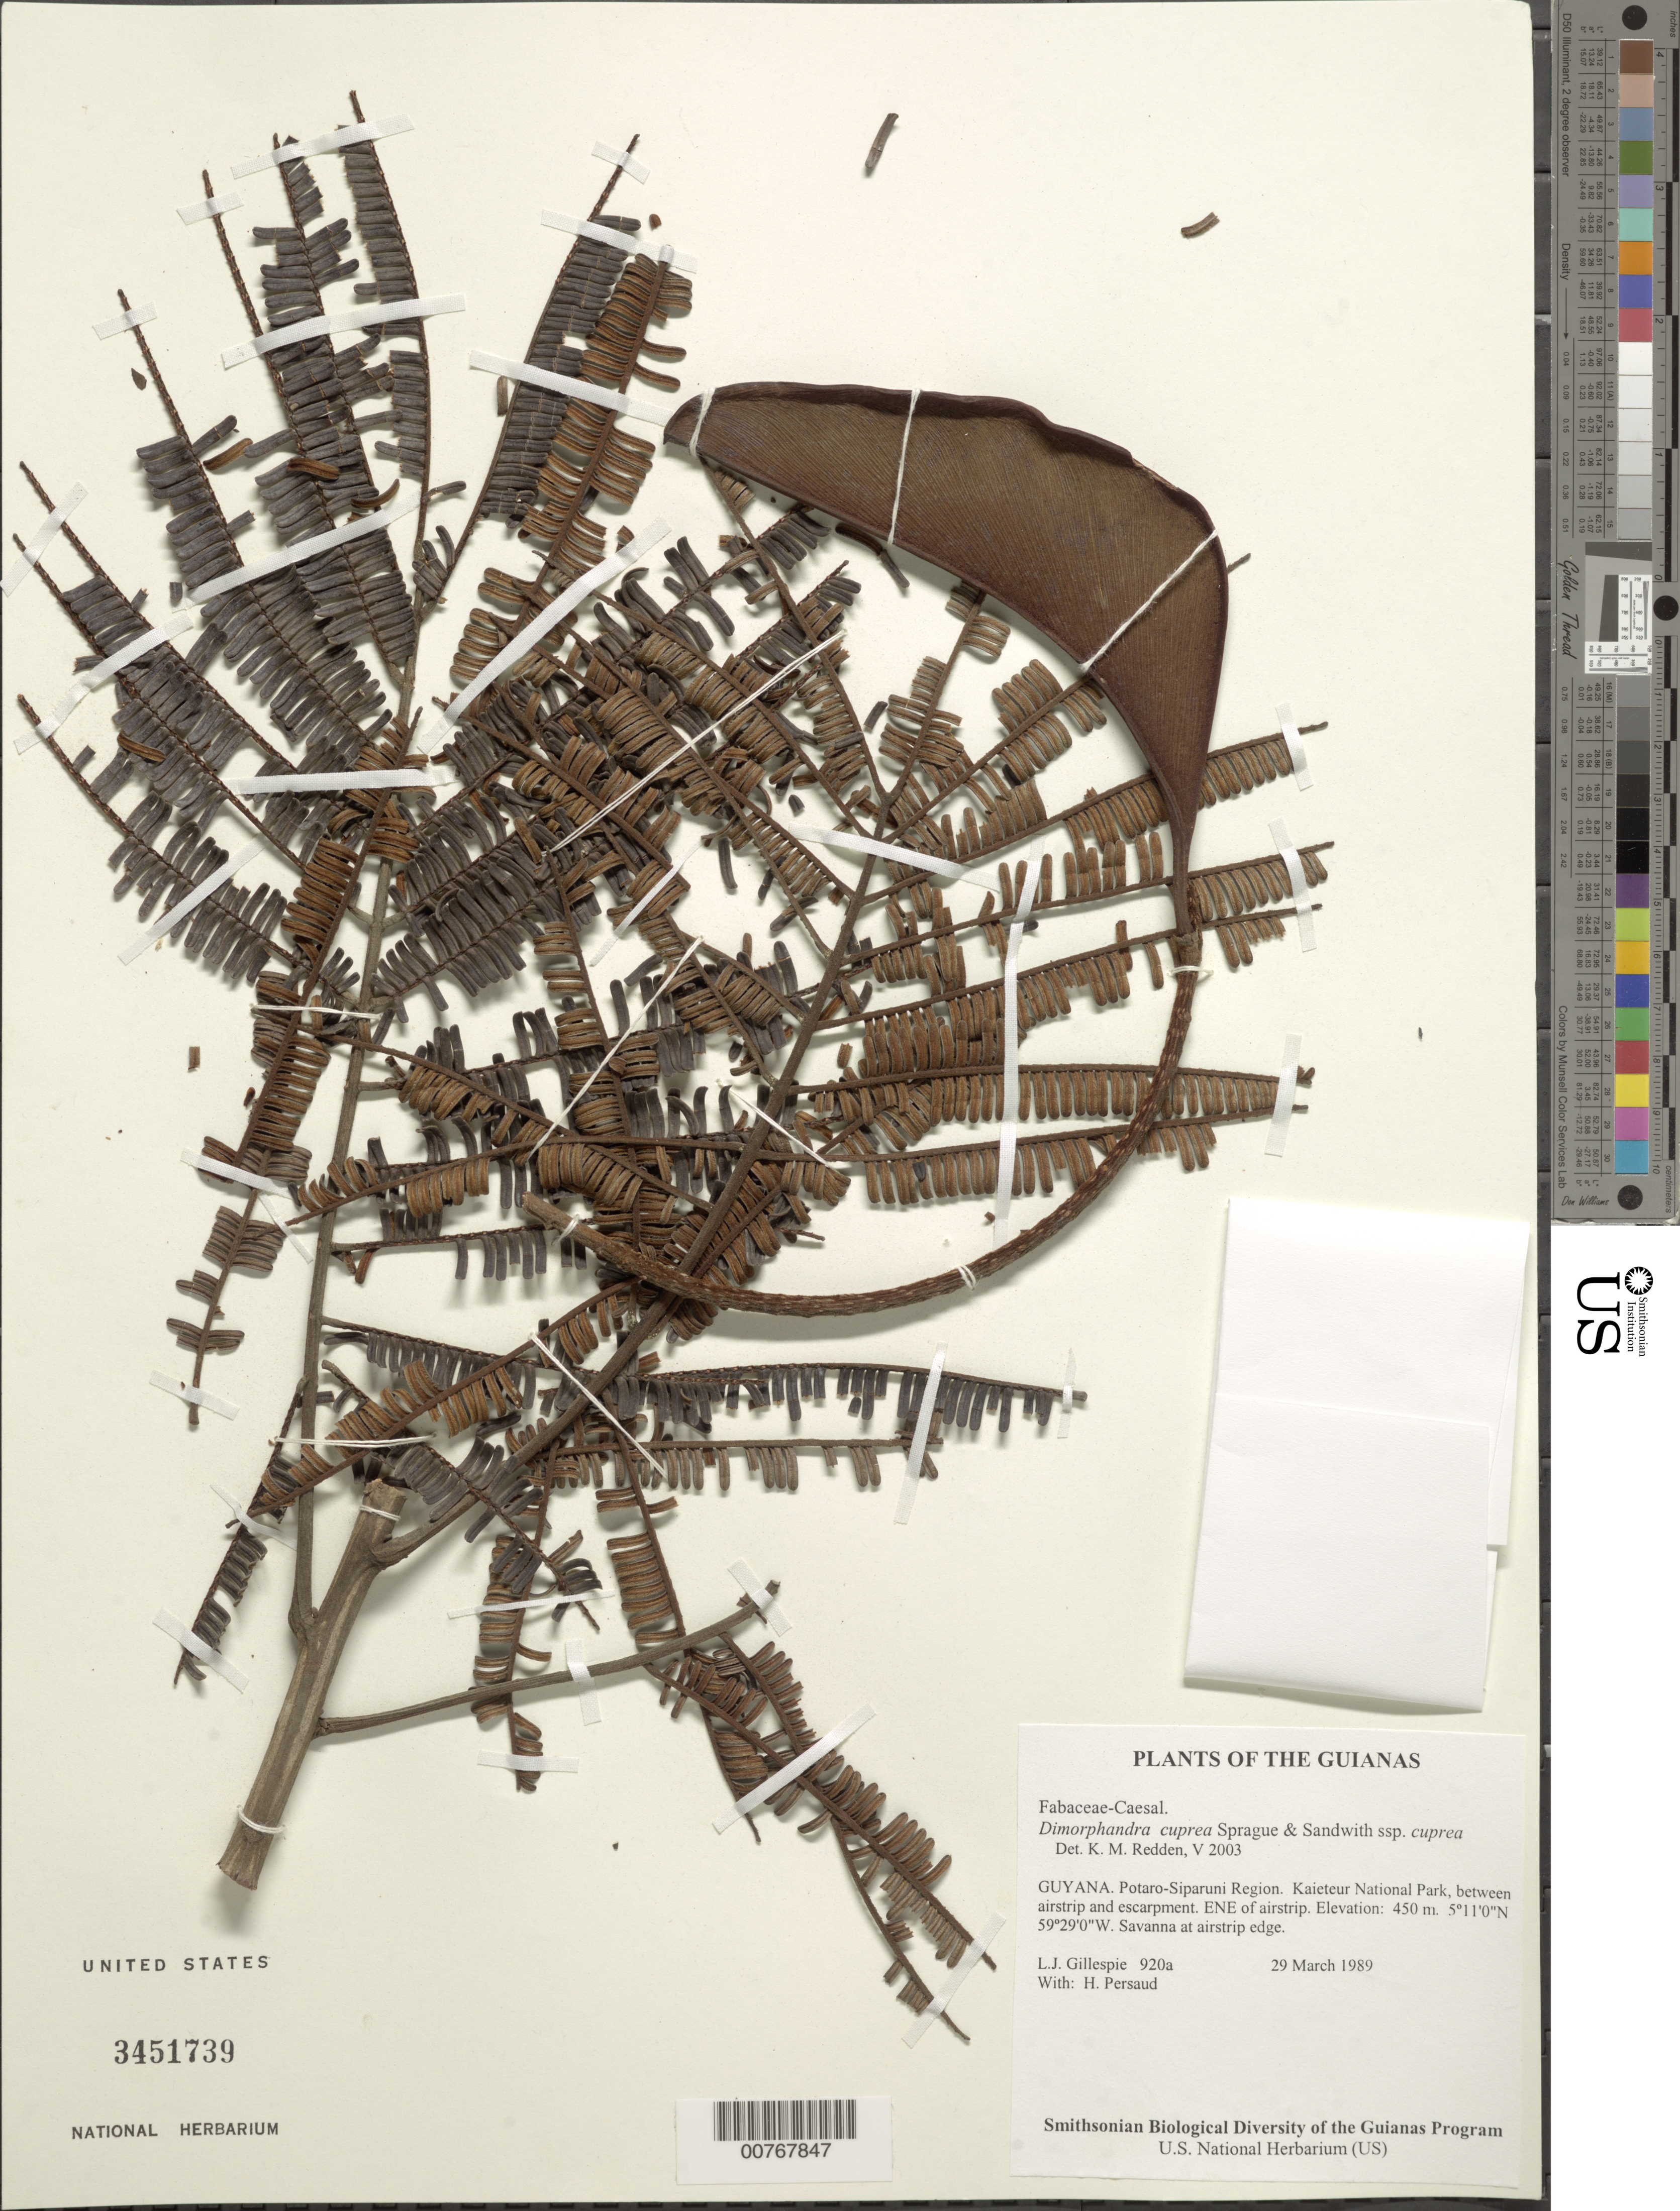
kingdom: Plantae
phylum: Tracheophyta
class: Magnoliopsida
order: Fabales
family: Fabaceae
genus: Dimorphandra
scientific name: Dimorphandra macrostachya subsp. congestiflora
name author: (Sprague & Sandwith) M.F. Silva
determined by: Silva, G. S.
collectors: L. J. Gillespie & H. Persaud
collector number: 920 a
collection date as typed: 29 March 1989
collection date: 1989-03-29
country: Guyana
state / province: Potaro-Siparuni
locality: Kaieteur National Park, between airstrip and escarpment. ENE of airstrip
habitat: Savanna at airstrip edge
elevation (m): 450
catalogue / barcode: US 3451739